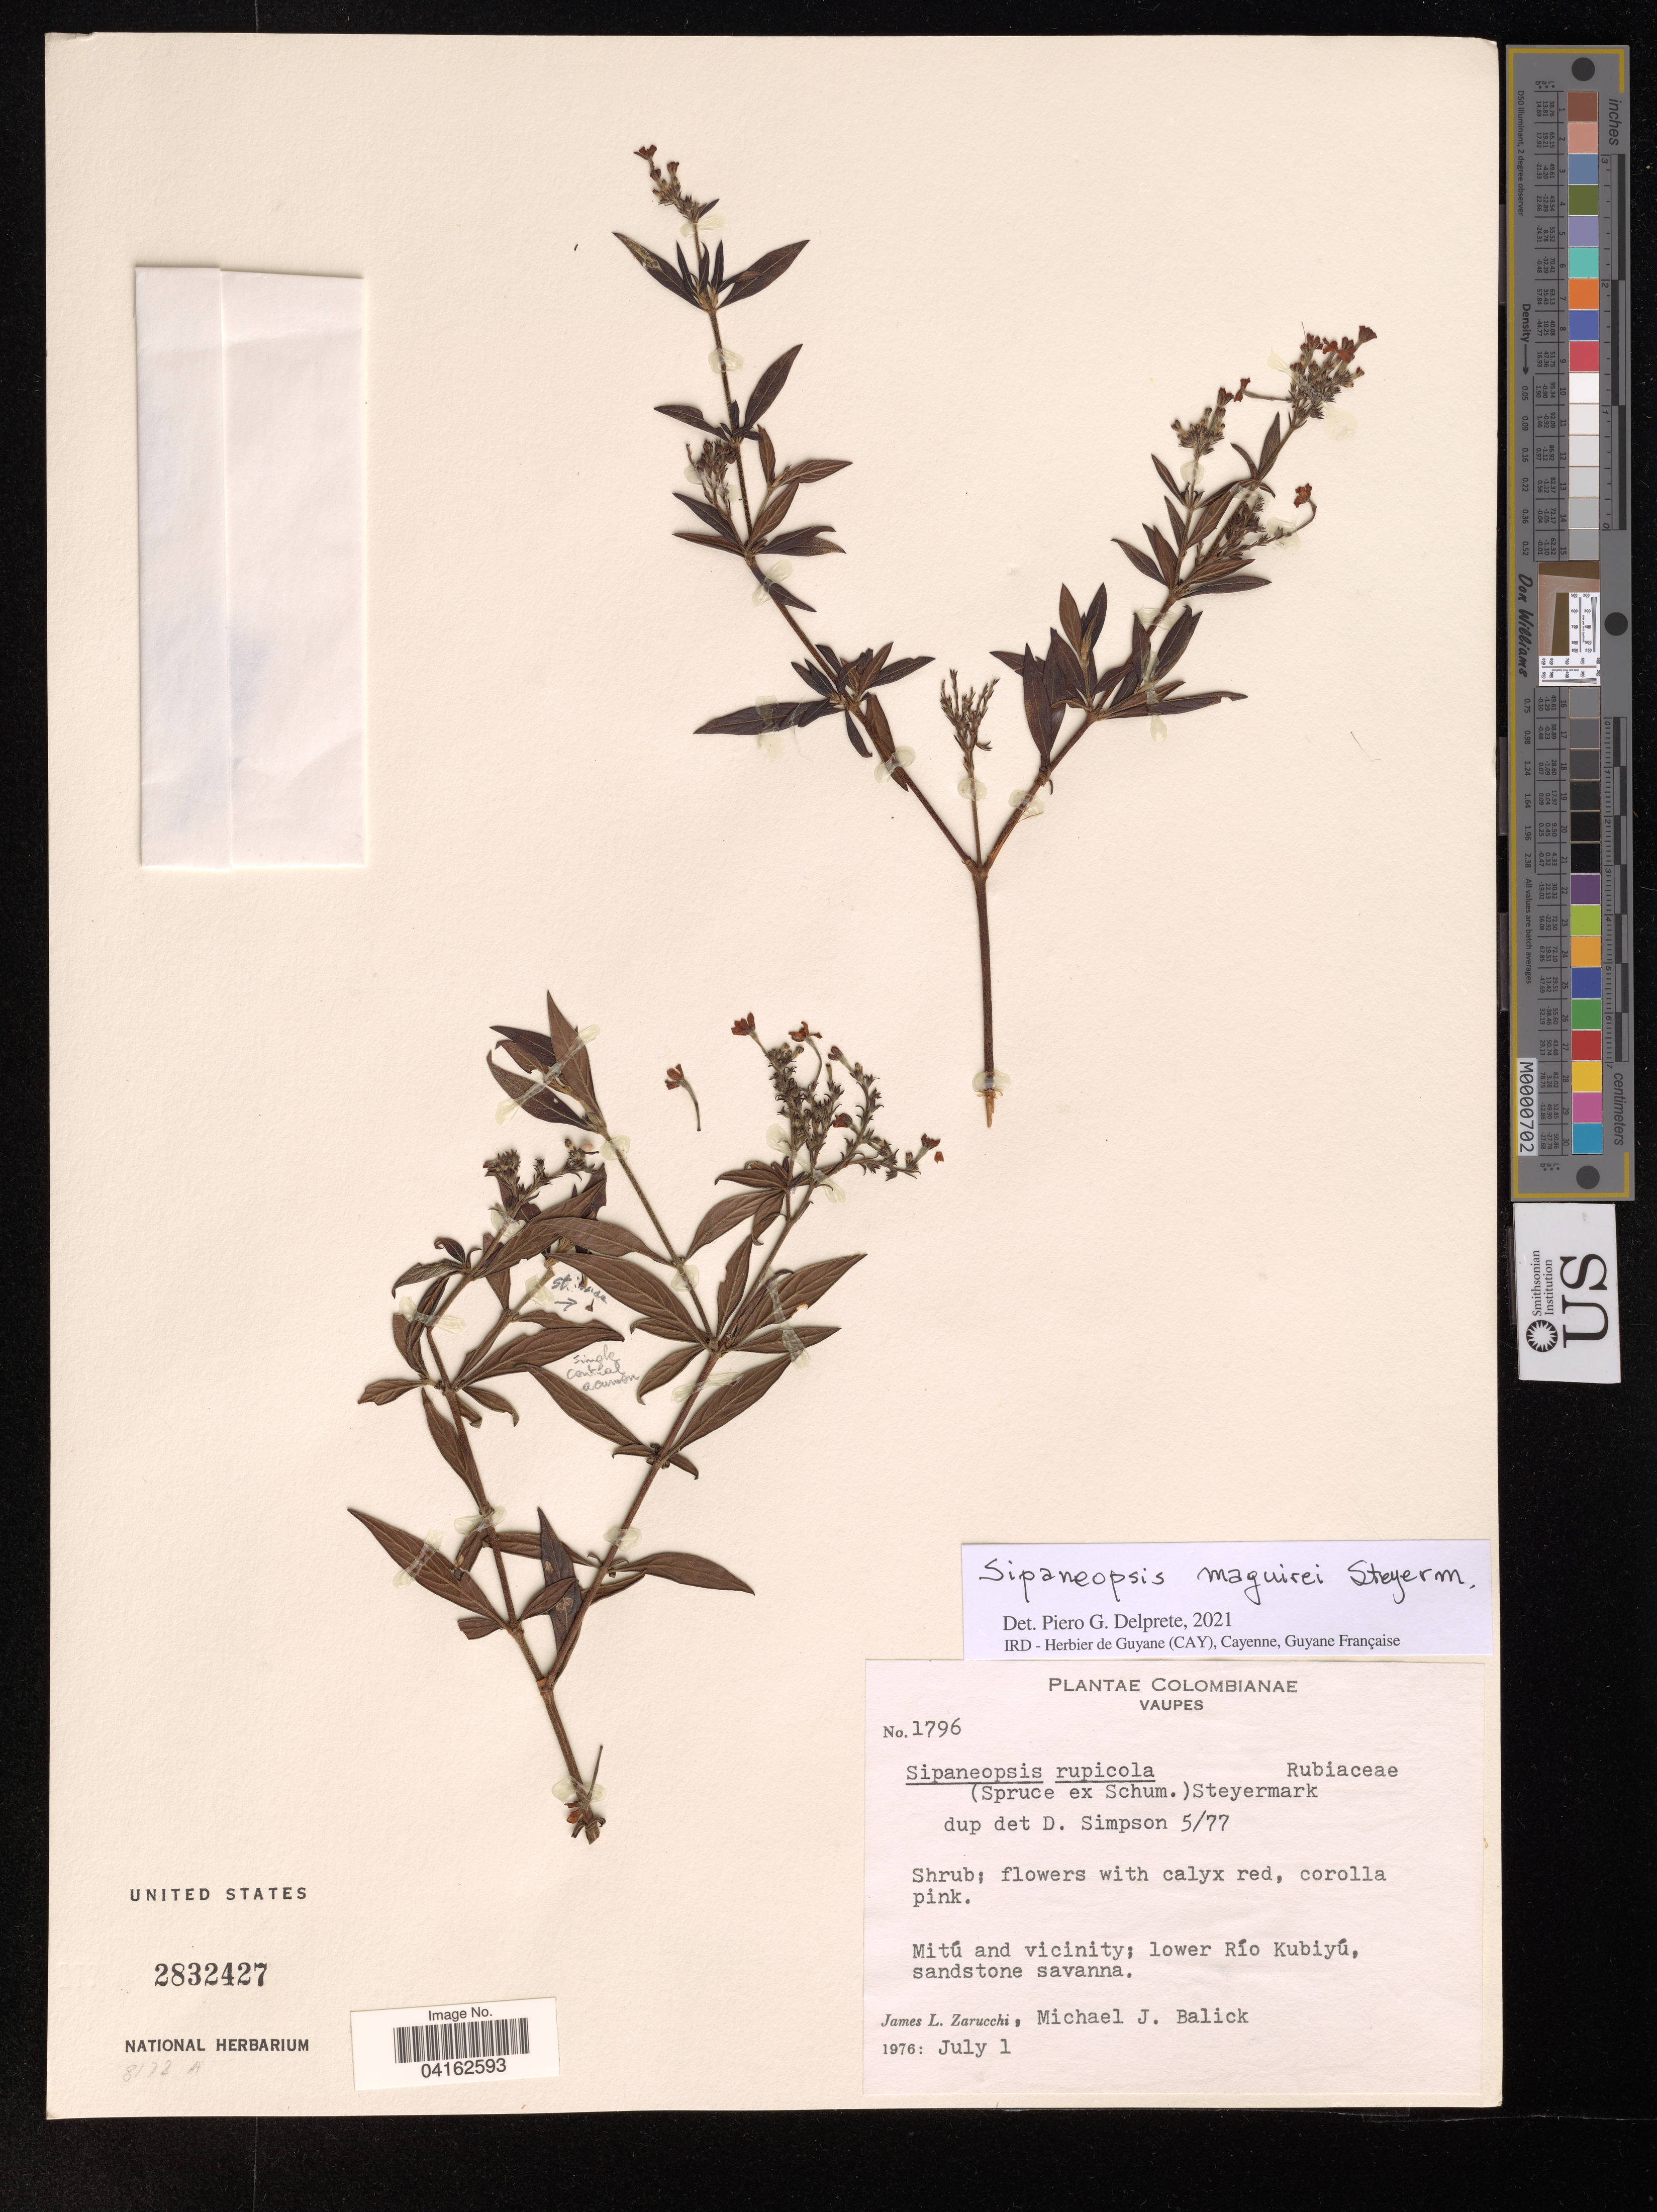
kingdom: Plantae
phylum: Tracheophyta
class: Magnoliopsida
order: Gentianales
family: Rubiaceae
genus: Sipaneopsis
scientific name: Sipaneopsis maguirei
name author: Steyerm.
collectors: J. Zaruchi & M. J. Balick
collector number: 1796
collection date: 1976-07-01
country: Colombia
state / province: Vaupés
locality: Mitú and vicinity; lower Río Kubiyú, sandstone savanna.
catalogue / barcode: US 2832427